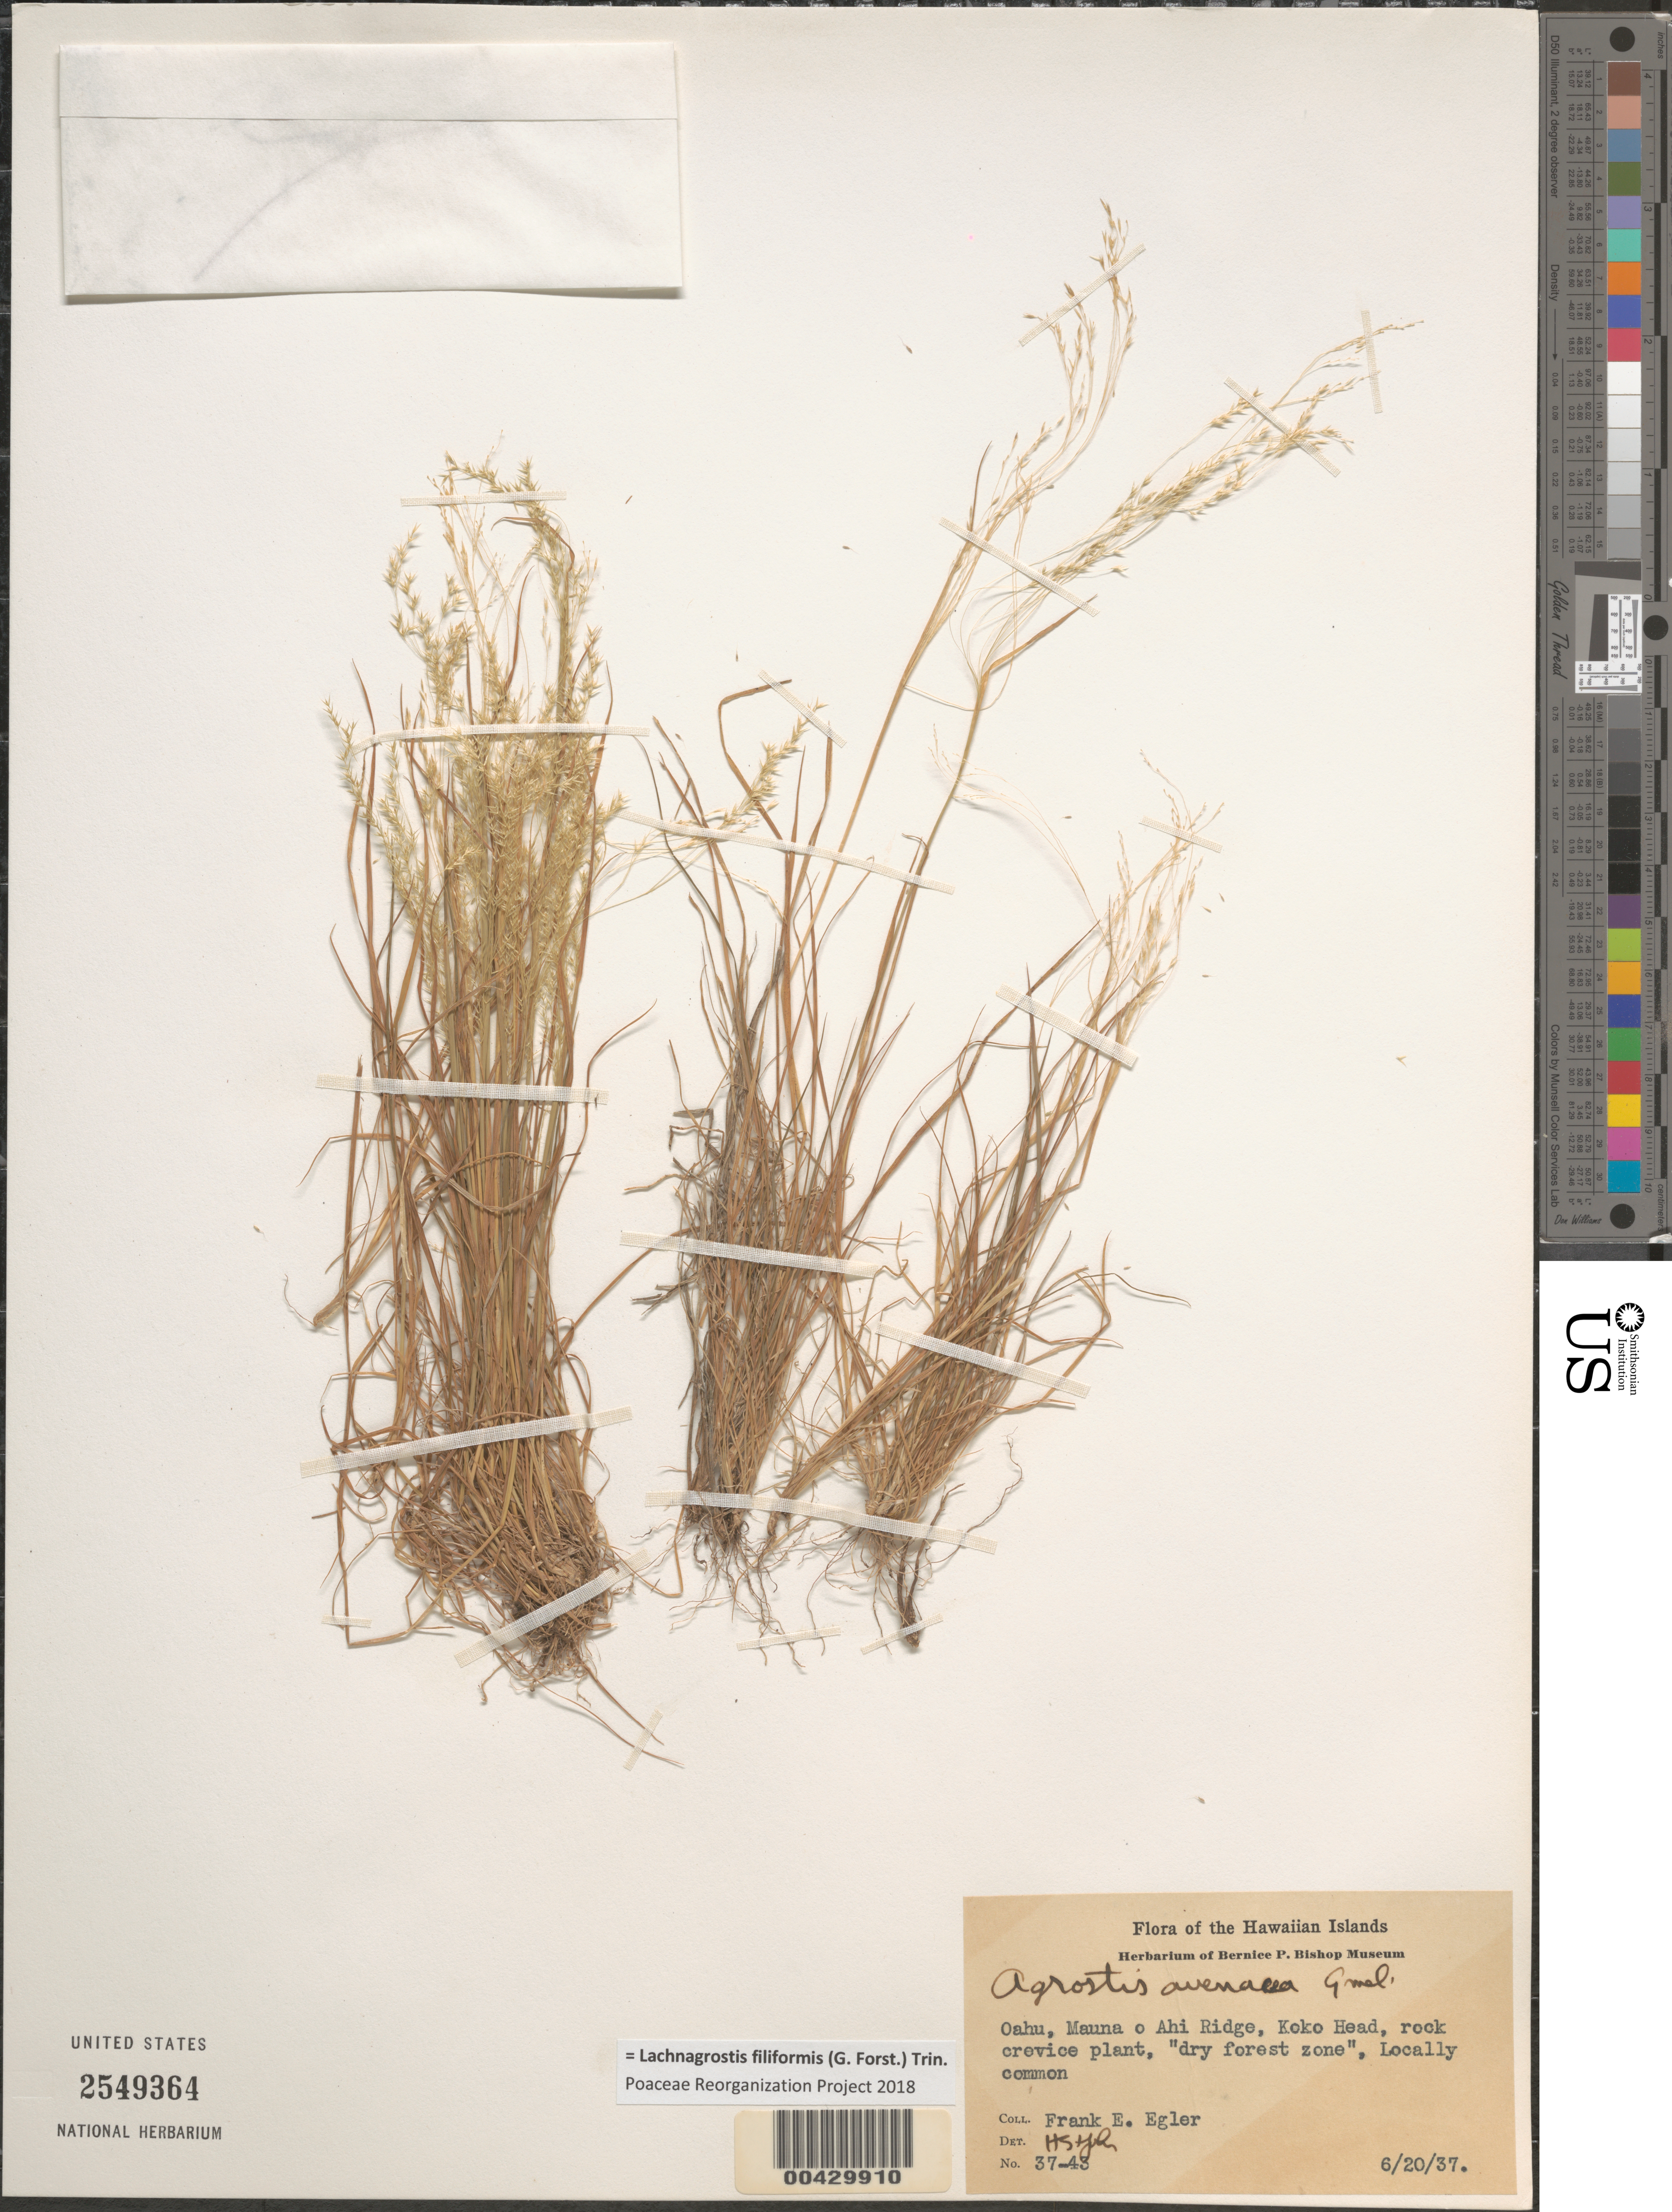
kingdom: Plantae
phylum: Tracheophyta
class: Liliopsida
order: Poales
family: Poaceae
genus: Lachnagrostis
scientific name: Lachnagrostis filiformis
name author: (J.R. Forst.) Trin.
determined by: Poaceae Reorganization Project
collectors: F. Egler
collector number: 37-43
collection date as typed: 20 Jun 1937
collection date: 1937-06-20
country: United States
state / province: Hawaii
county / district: Honolulu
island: Oahu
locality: Mauna o Ahi Ridge, Koko Head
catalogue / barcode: US 2549364